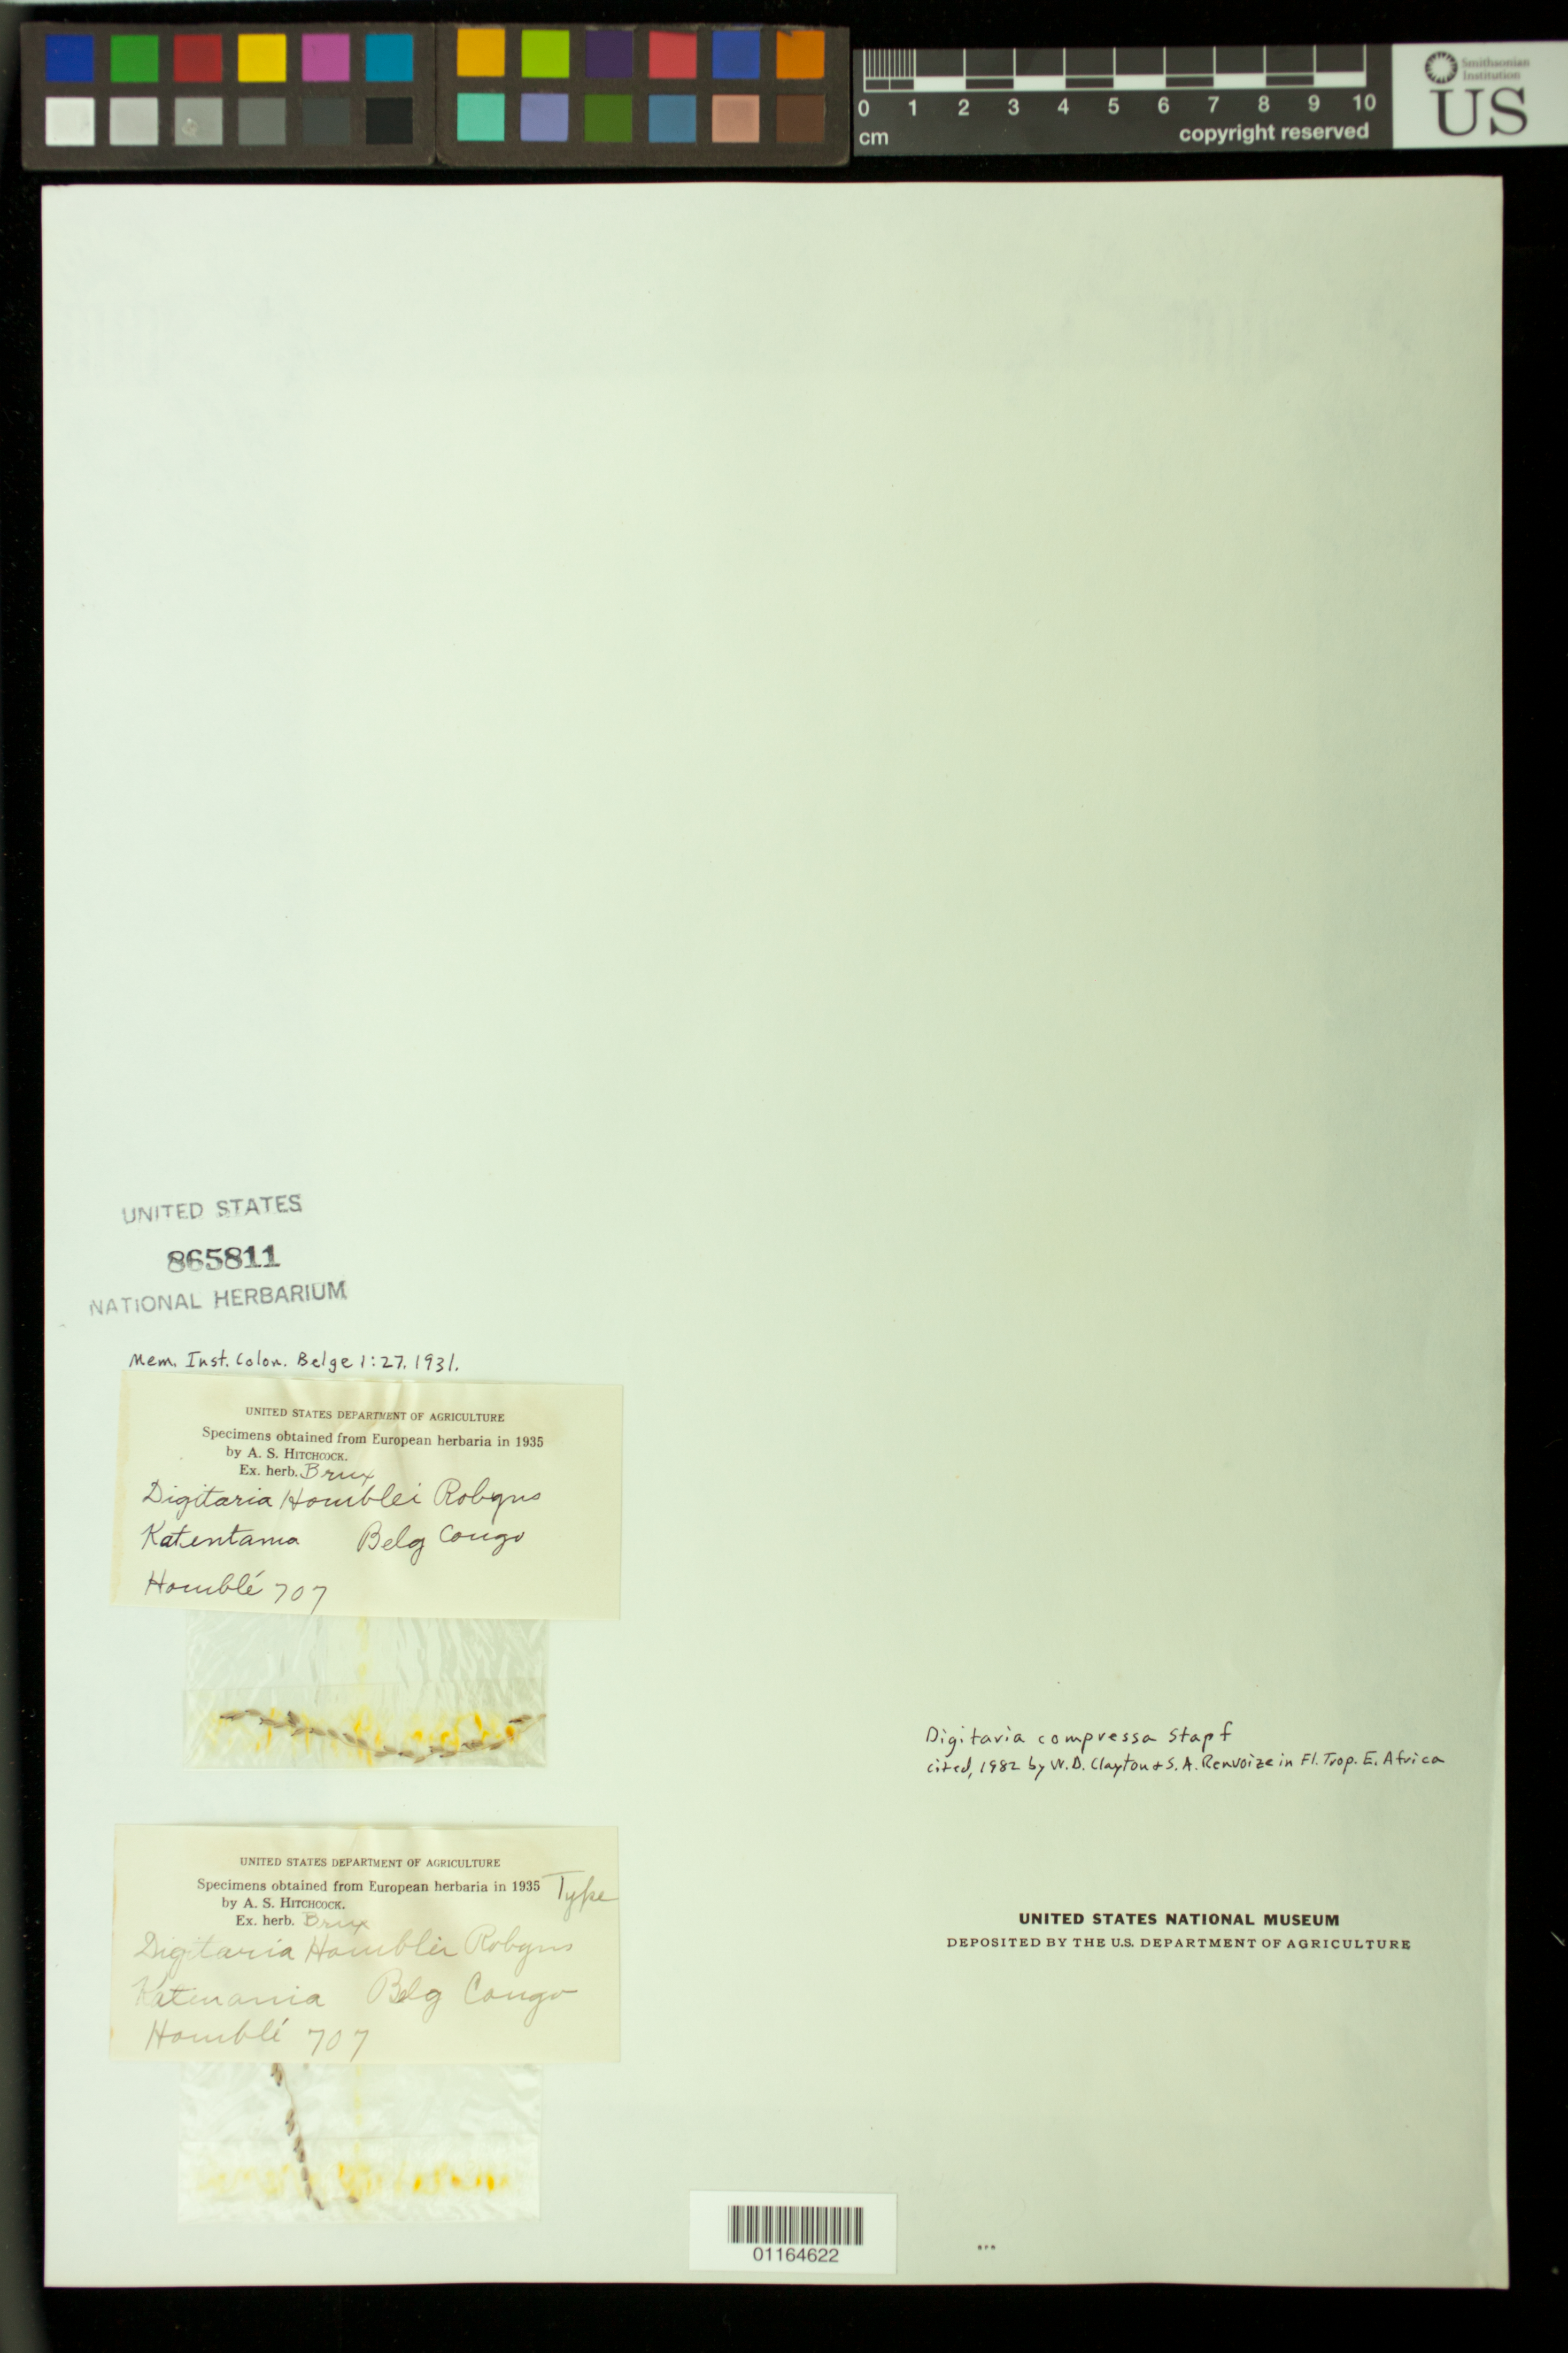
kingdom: Plantae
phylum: Tracheophyta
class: Liliopsida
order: Poales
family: Poaceae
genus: Digitaria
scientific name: Digitaria homblei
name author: Robyns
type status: Type Collection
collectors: H. Homblé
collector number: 707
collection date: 1912-10/1912-11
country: Congo, Democratic Republic of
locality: Belgian Congo, Katentania, plat. de la Manika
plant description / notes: Fragmentary material of type specimen(s?) ex herb. Brusssels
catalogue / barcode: US 865811